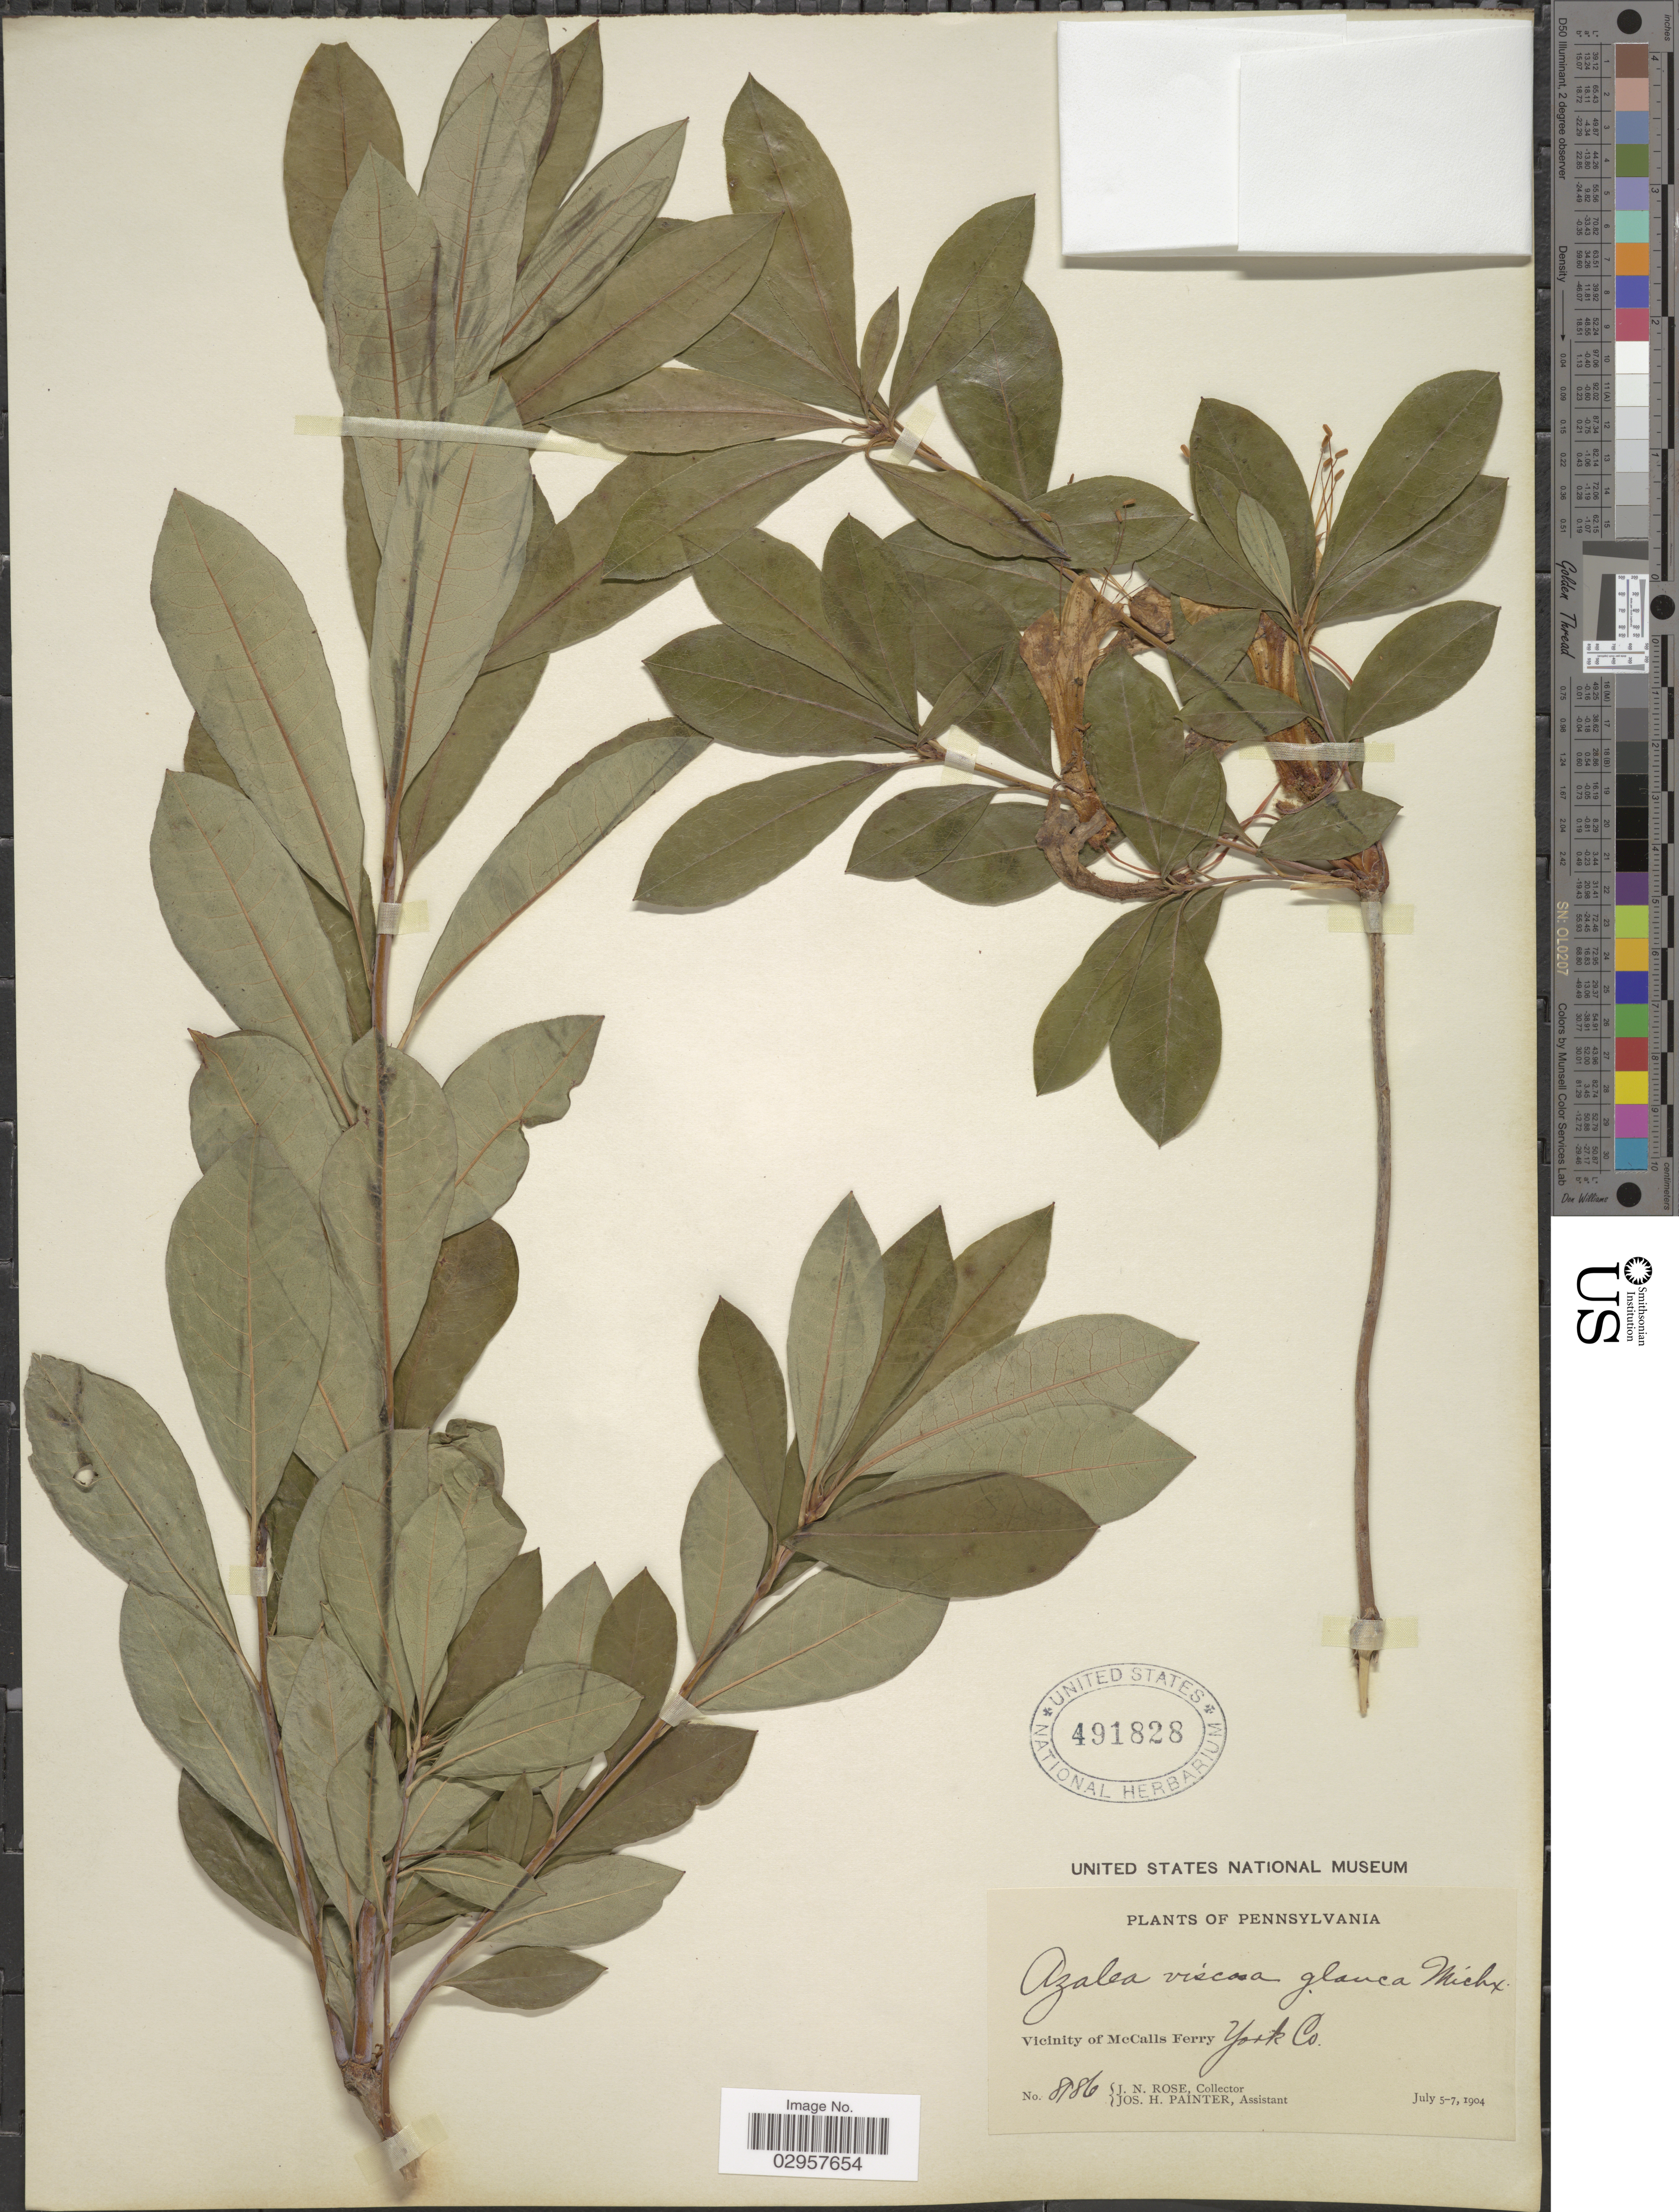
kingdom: Plantae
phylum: Tracheophyta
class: Magnoliopsida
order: Ericales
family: Ericaceae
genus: Rhododendron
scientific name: Rhododendron arborescens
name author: (Pursh) Torr.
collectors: J. N. Rose & J. H. Painter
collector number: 8186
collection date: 1904-07-05/1904-07-07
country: United States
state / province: Pennsylvania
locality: Vicinity of McCalls Ferry York Co.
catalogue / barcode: US 491828